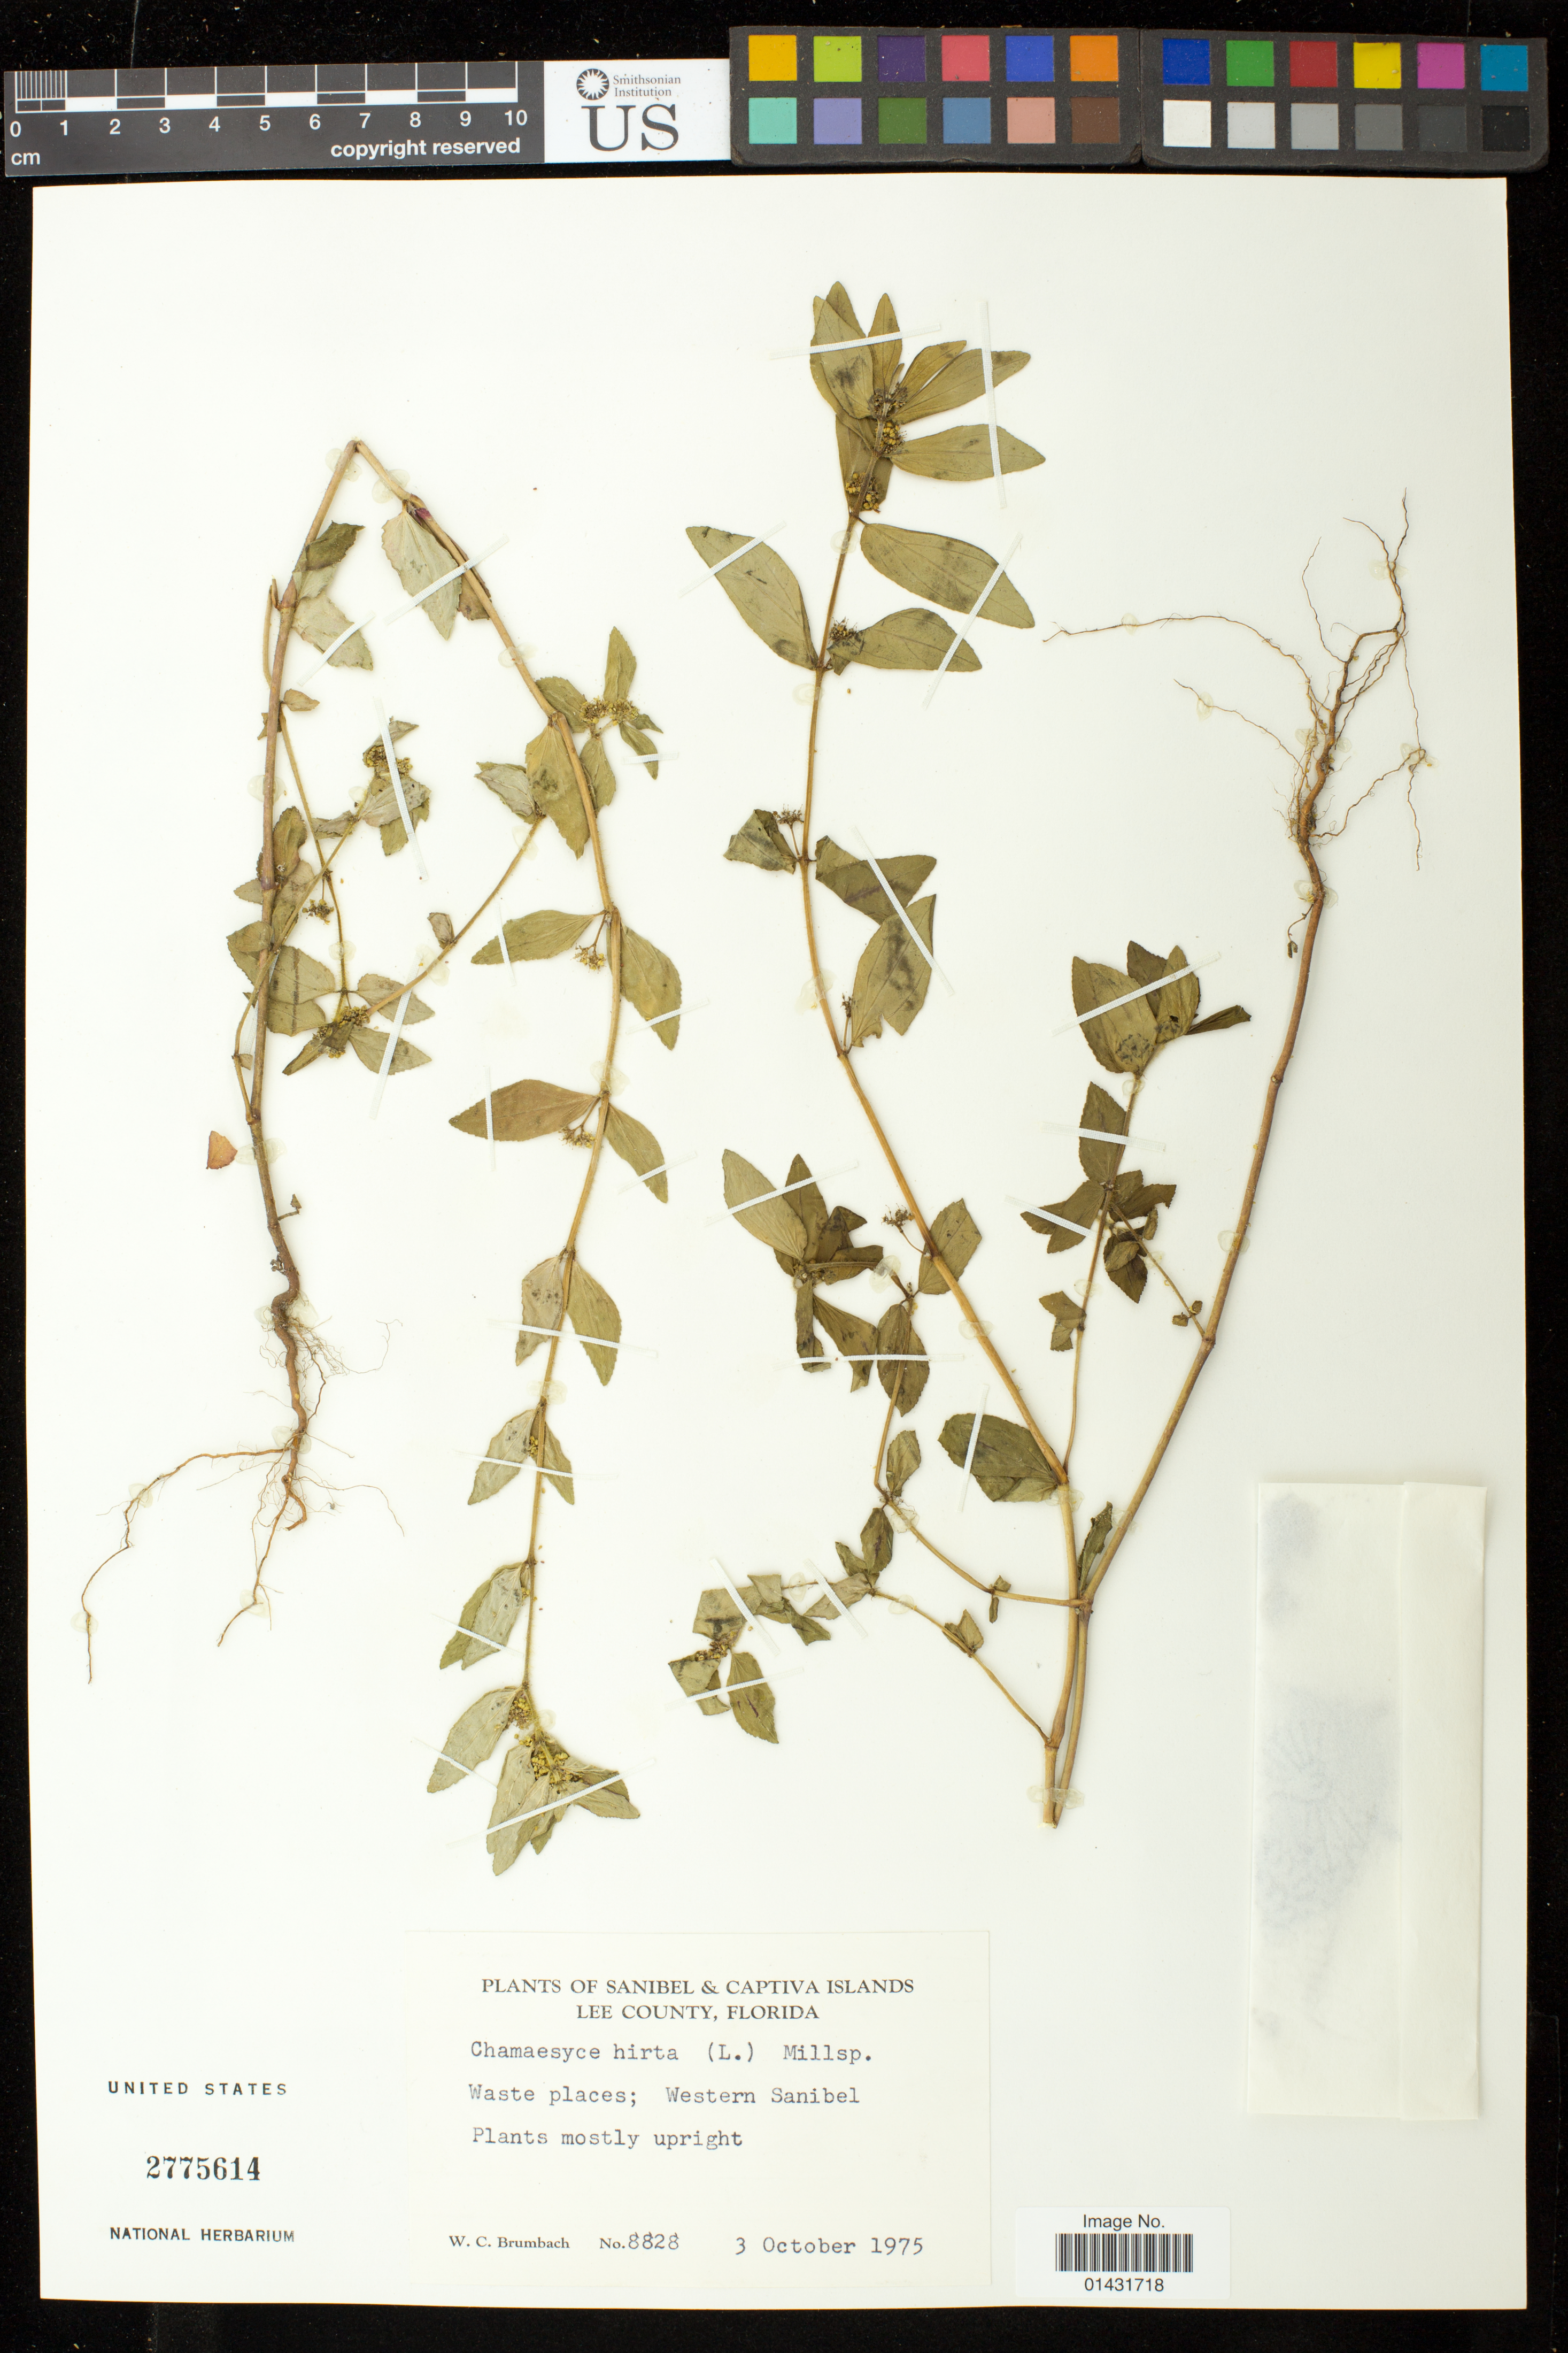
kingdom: Plantae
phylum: Tracheophyta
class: Magnoliopsida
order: Malpighiales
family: Euphorbiaceae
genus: Euphorbia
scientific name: Euphorbia hirta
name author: L.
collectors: W. C. Brumbach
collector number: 8828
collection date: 1975-10-03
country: United States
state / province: Florida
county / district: Lee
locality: Western Sanibel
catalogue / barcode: US 2775614